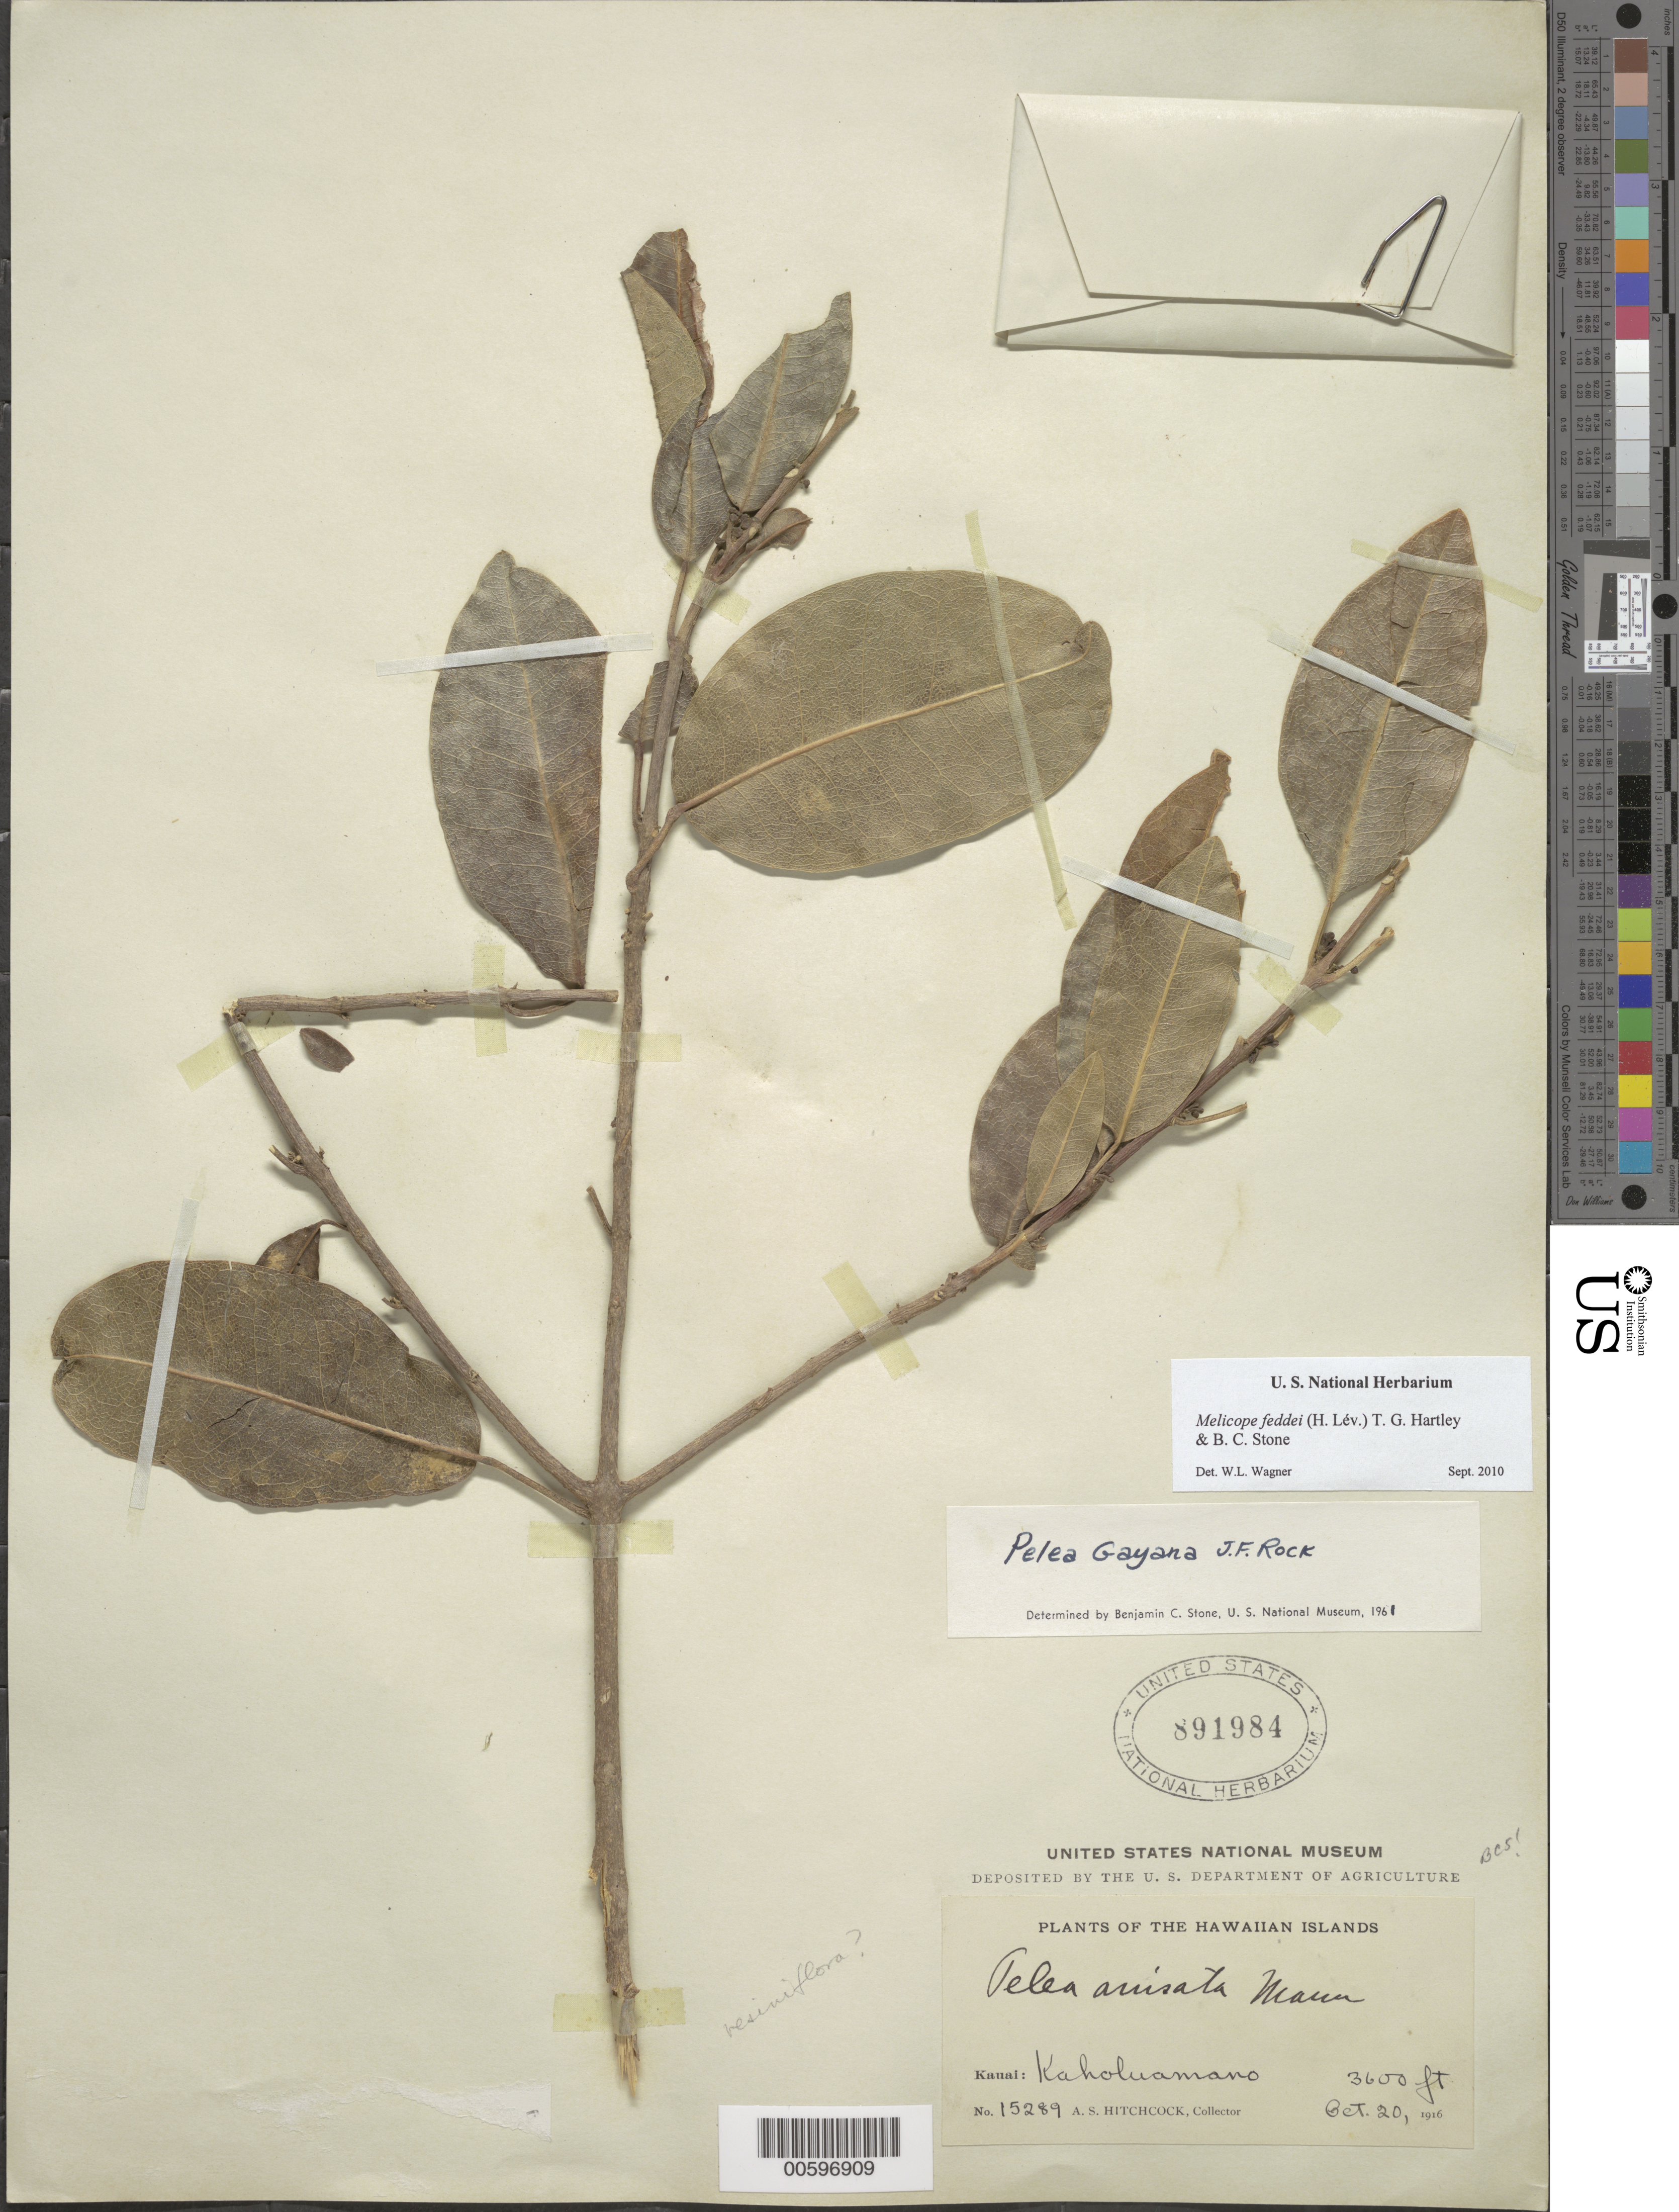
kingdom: Plantae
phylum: Tracheophyta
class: Magnoliopsida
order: Sapindales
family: Rutaceae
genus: Melicope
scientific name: Melicope feddei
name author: (H. Lév.) T.G. Hartley & B.C. Stone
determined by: Wagner, W. L., (BOT), Smithsonian Institution - National Museum of Natural History (UNITED STATES)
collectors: A. S. Hitchcock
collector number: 15289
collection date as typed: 20 Oct 1916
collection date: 1916-10-20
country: United States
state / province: Hawaii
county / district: Kauai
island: Kaua'i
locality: Kaholuamano.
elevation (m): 1097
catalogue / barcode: US 891984